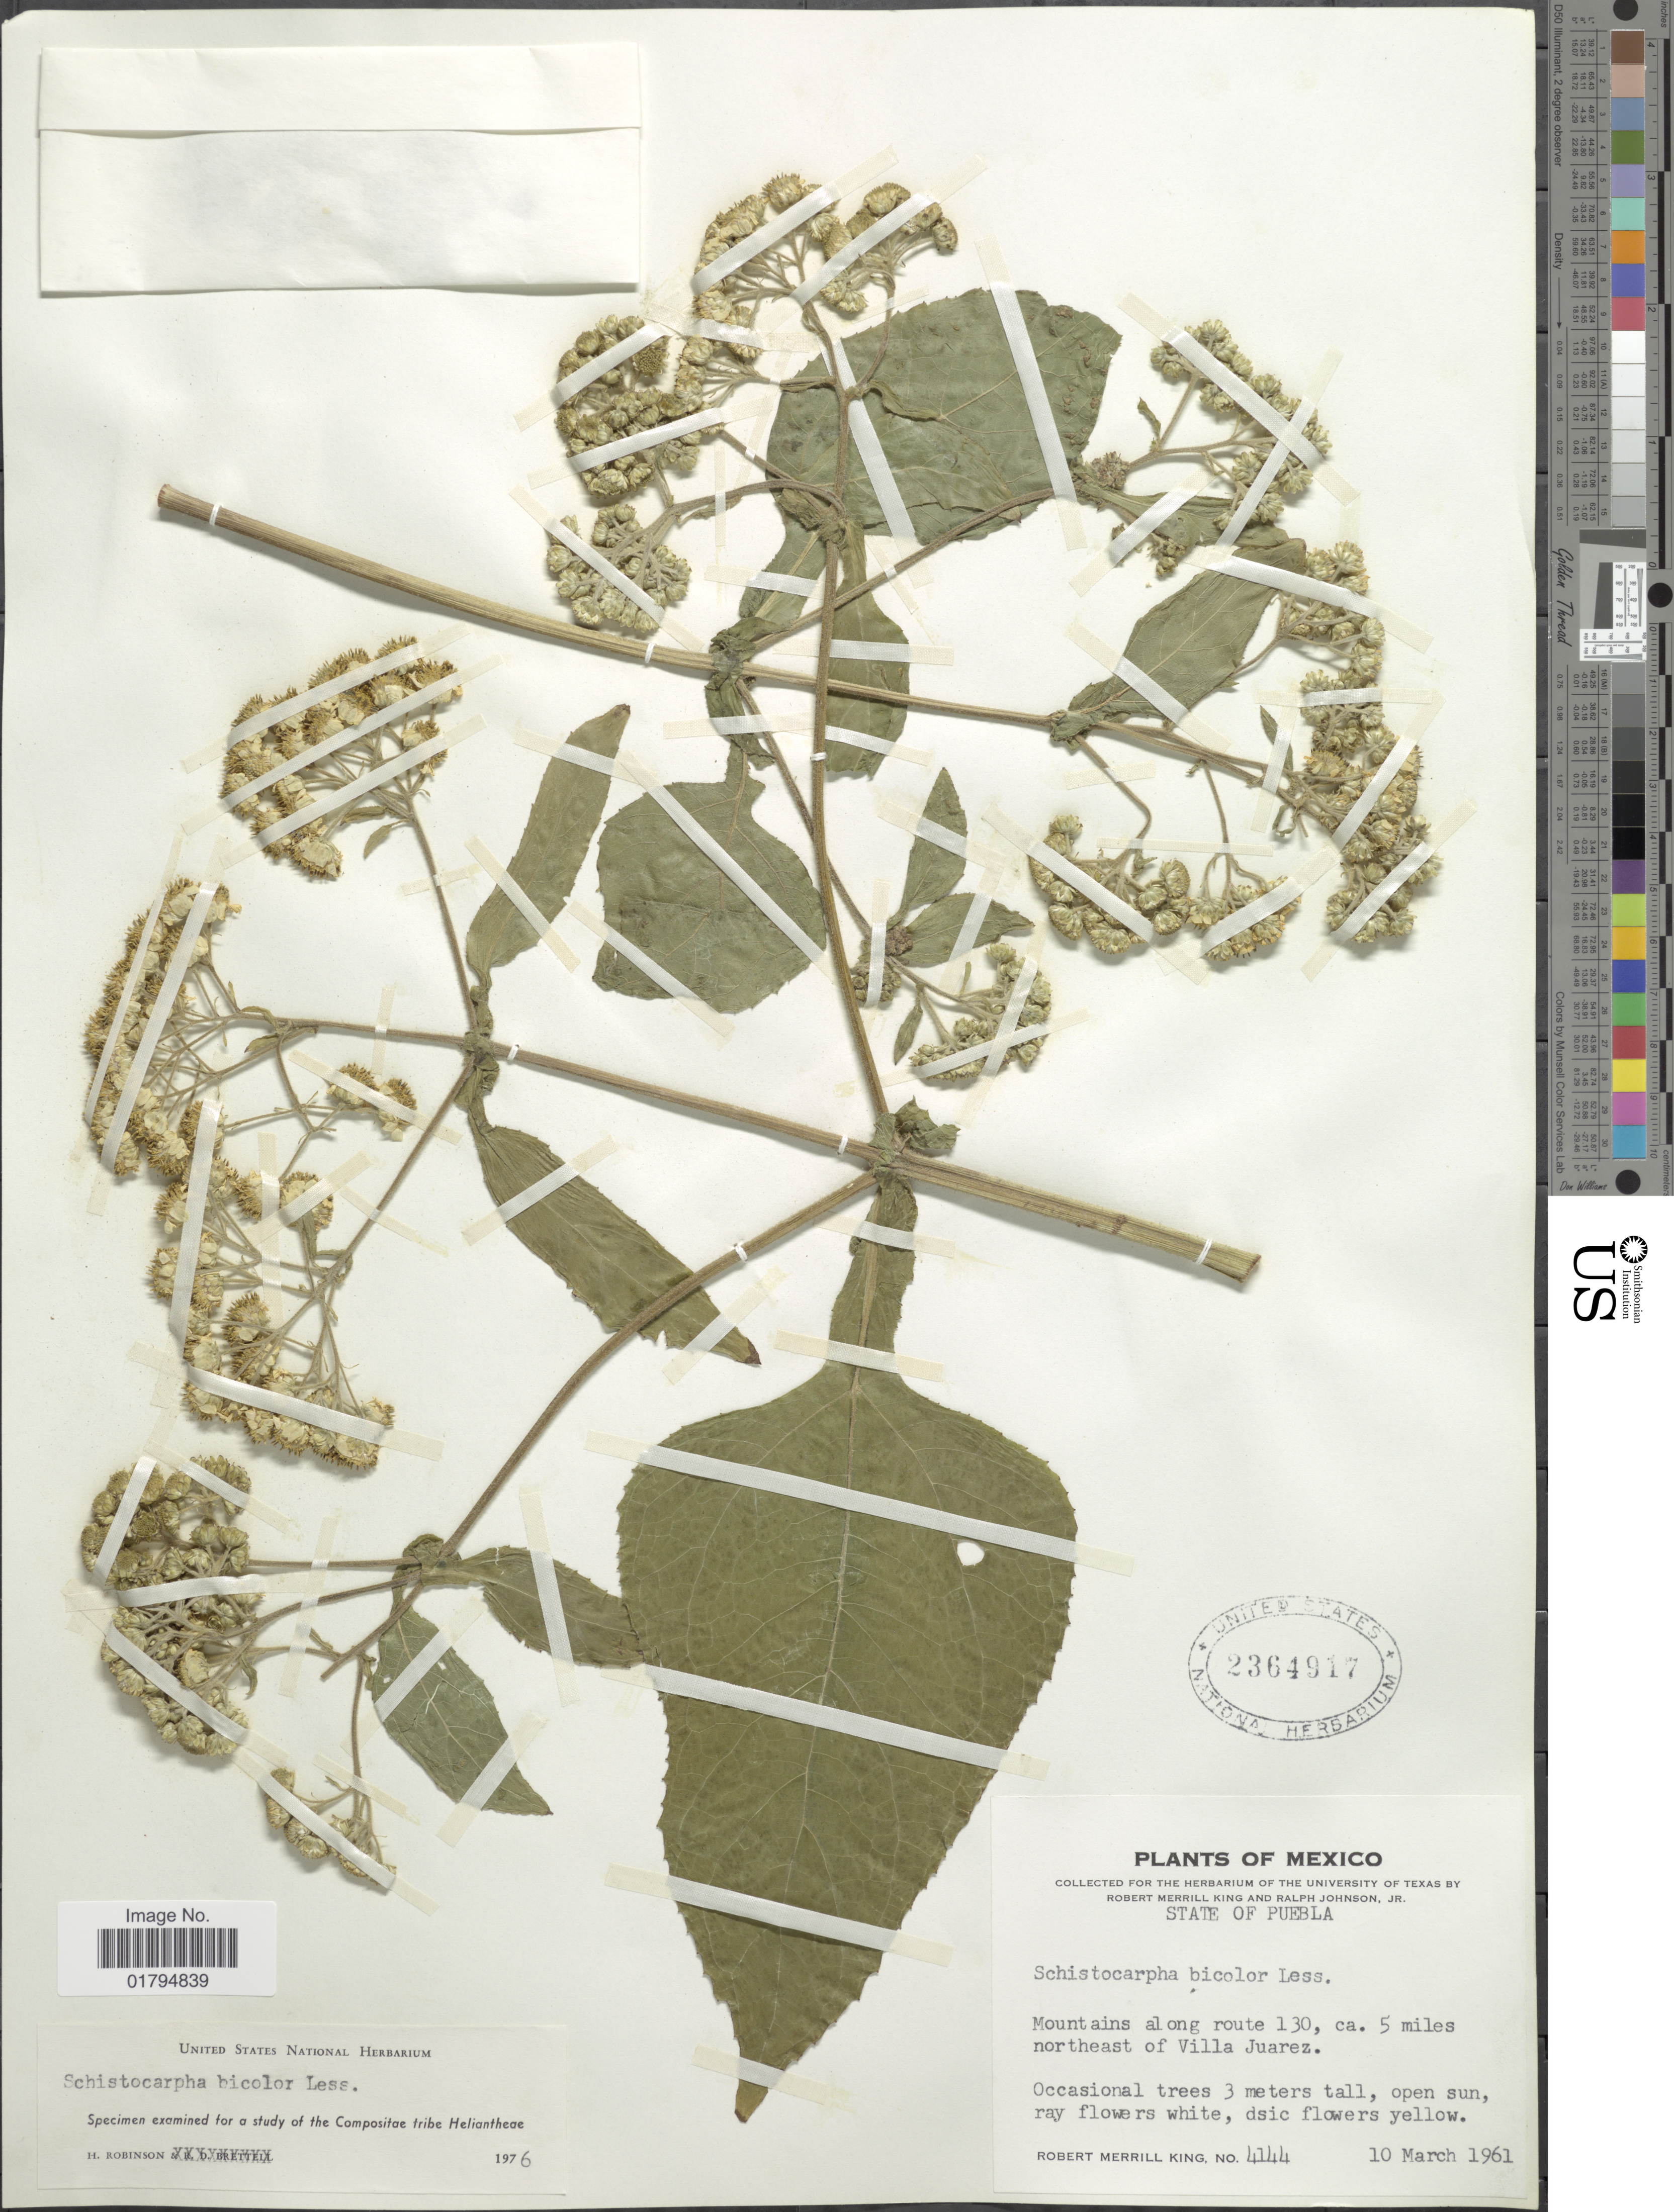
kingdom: Plantae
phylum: Tracheophyta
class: Magnoliopsida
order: Asterales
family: Asteraceae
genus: Schistocarpha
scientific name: Schistocarpha bicolor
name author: Less.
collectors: R. M. King & R. Johnson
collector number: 4144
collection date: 1961-03-10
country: Mexico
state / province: Puebla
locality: Mountains along route 130, ca. 5 miles northeast of Villa Juarez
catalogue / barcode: US 2364917